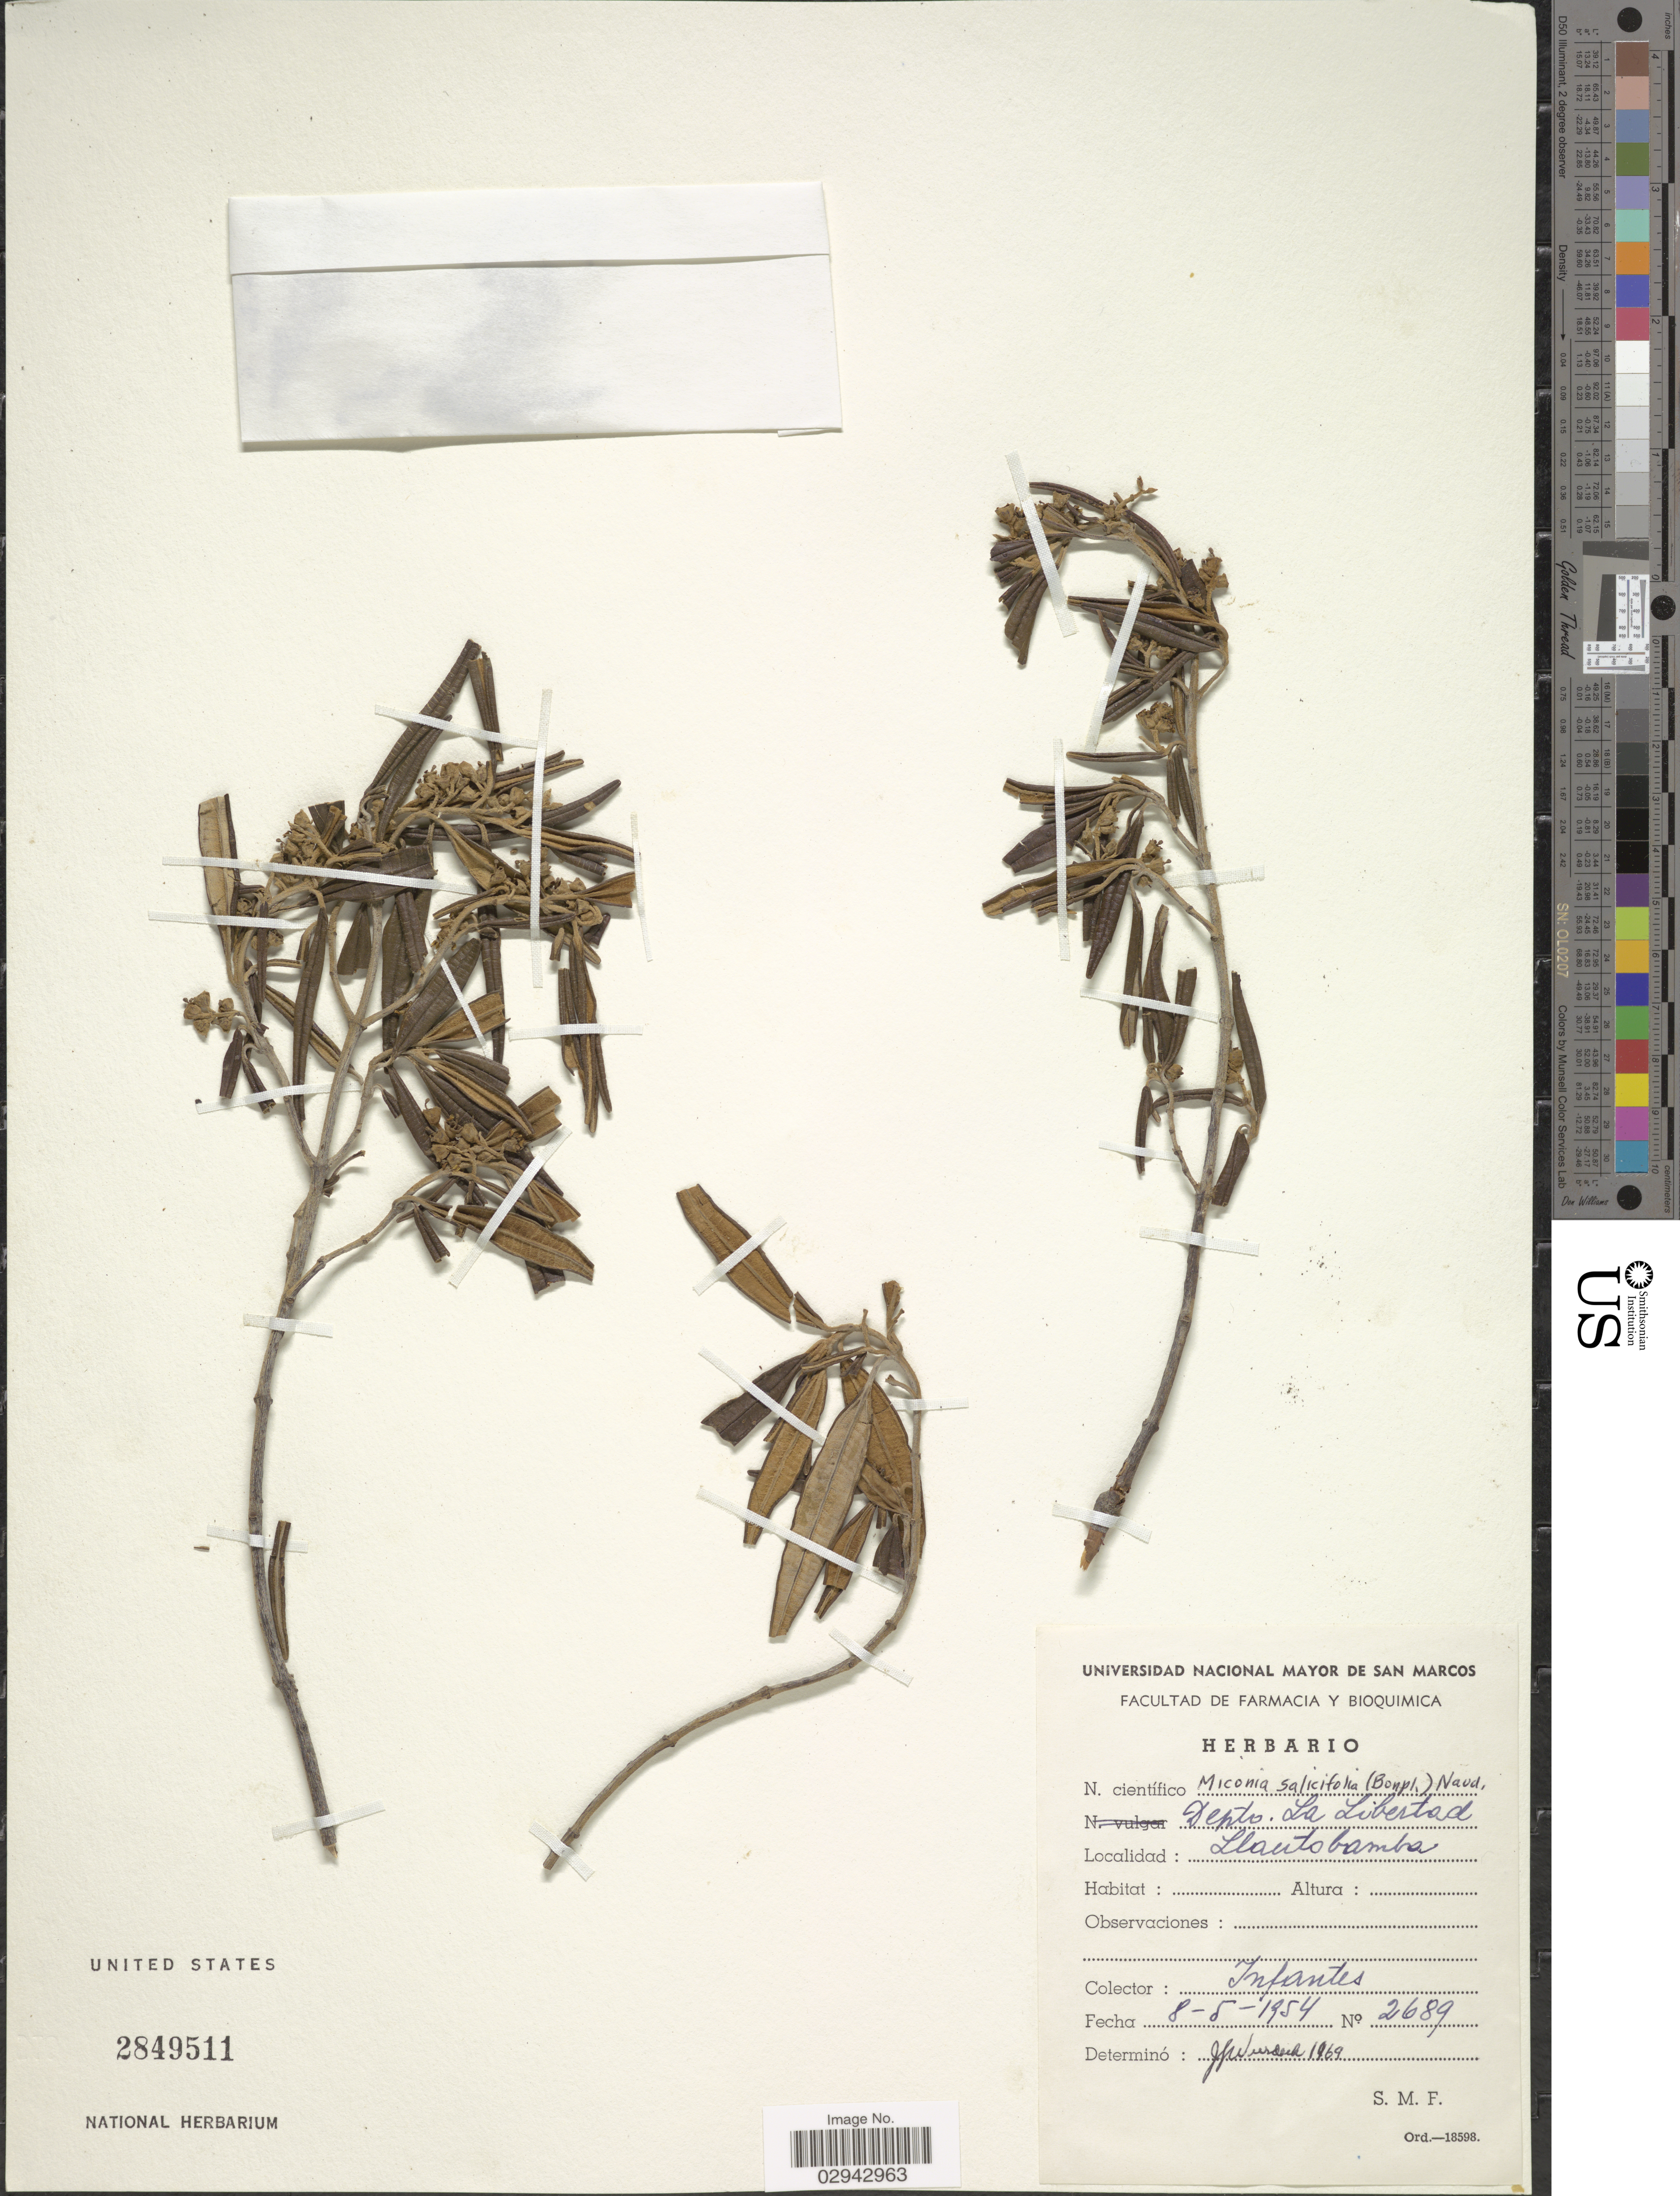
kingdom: Plantae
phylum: Tracheophyta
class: Magnoliopsida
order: Myrtales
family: Melastomataceae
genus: Miconia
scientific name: Miconia salicifolia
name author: (Bonpl.) Naudin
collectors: Infantes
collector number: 2689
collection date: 1954-05-08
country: Peru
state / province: La Libertad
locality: Depto. La Libertad. Llantobamba.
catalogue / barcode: US 2849511